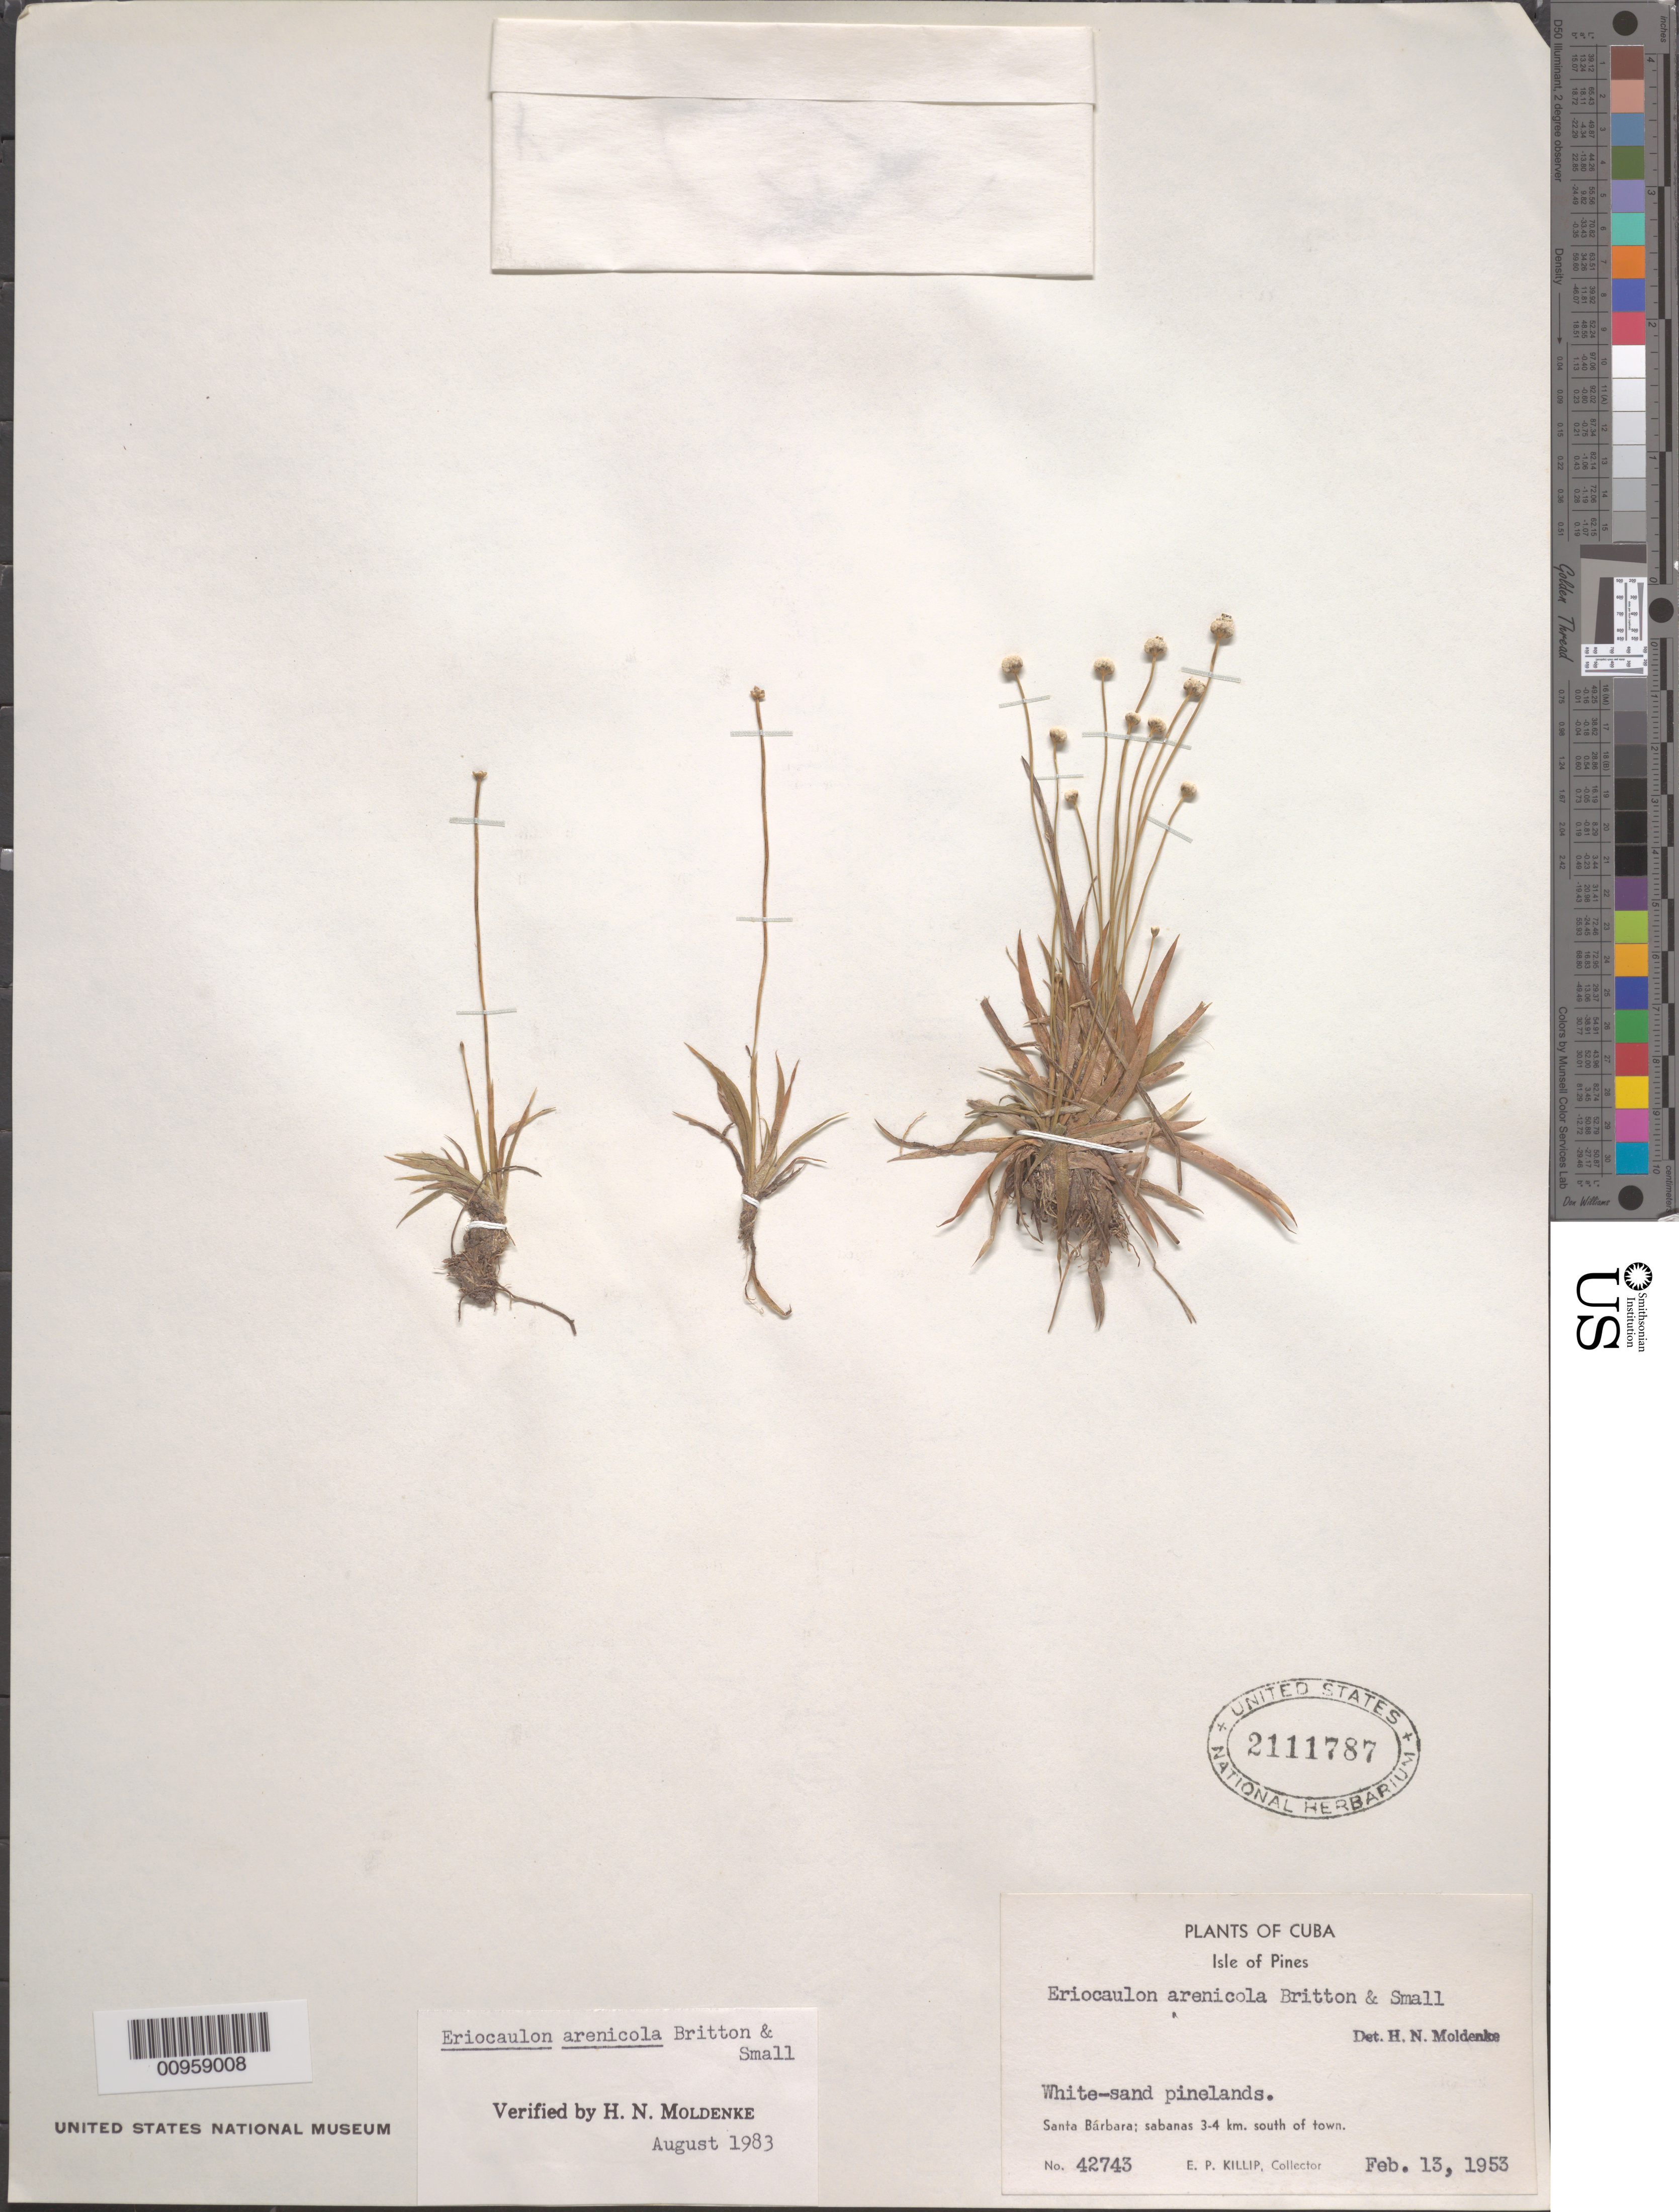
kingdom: Plantae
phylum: Tracheophyta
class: Liliopsida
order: Poales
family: Eriocaulaceae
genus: Eriocaulon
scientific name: Eriocaulon arenicola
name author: Britton & Small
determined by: Moldenke, H. N.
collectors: E. P. Killip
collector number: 42743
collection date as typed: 13 Feb 1953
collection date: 1953-02-13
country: Cuba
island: Isla de la Juventud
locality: Isle of Pines, Santa Bárbara, 3-4 km south of town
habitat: White-sand pinelands; sabanas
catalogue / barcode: US 2111787